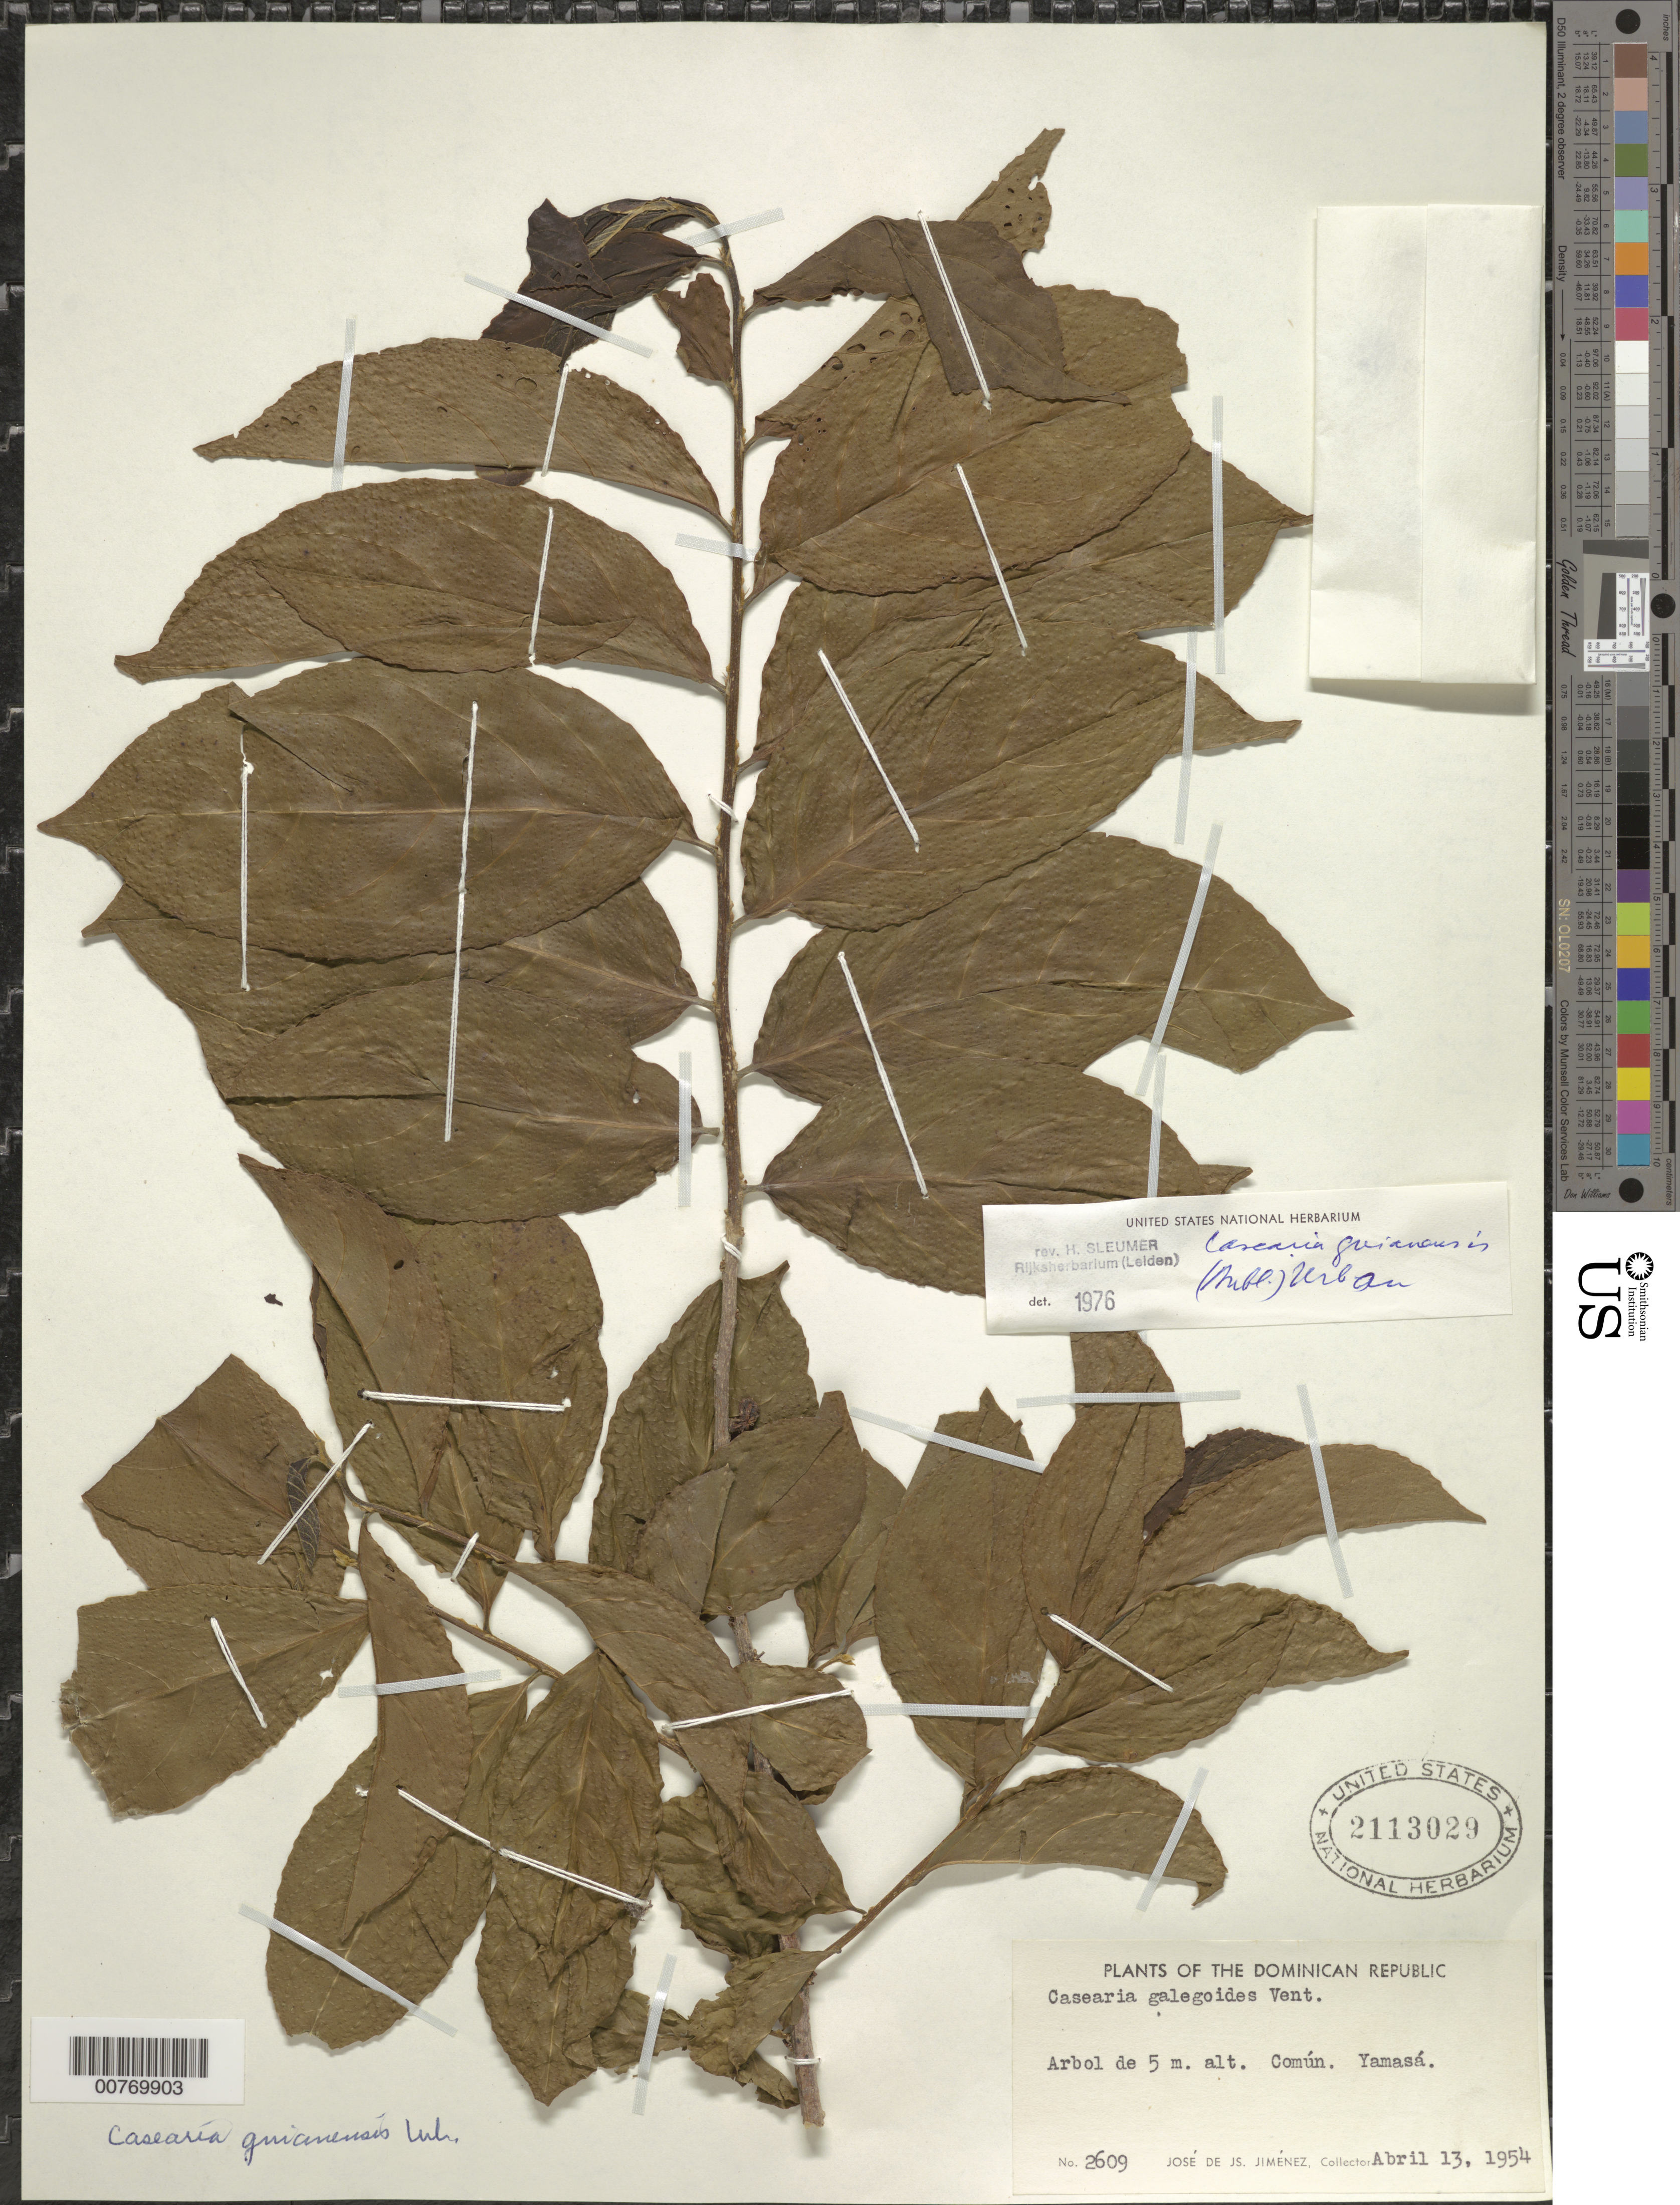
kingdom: Plantae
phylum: Tracheophyta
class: Magnoliopsida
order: Malpighiales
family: Salicaceae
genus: Casearia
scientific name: Casearia guianensis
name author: (Aubl.) Urb.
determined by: Sleumer, H. O.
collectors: J. J. Jiménez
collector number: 2609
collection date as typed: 13 Apr 1954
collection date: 1954-04-13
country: Dominican Republic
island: Hispaniola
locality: Yamasá.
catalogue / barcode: US 2113029